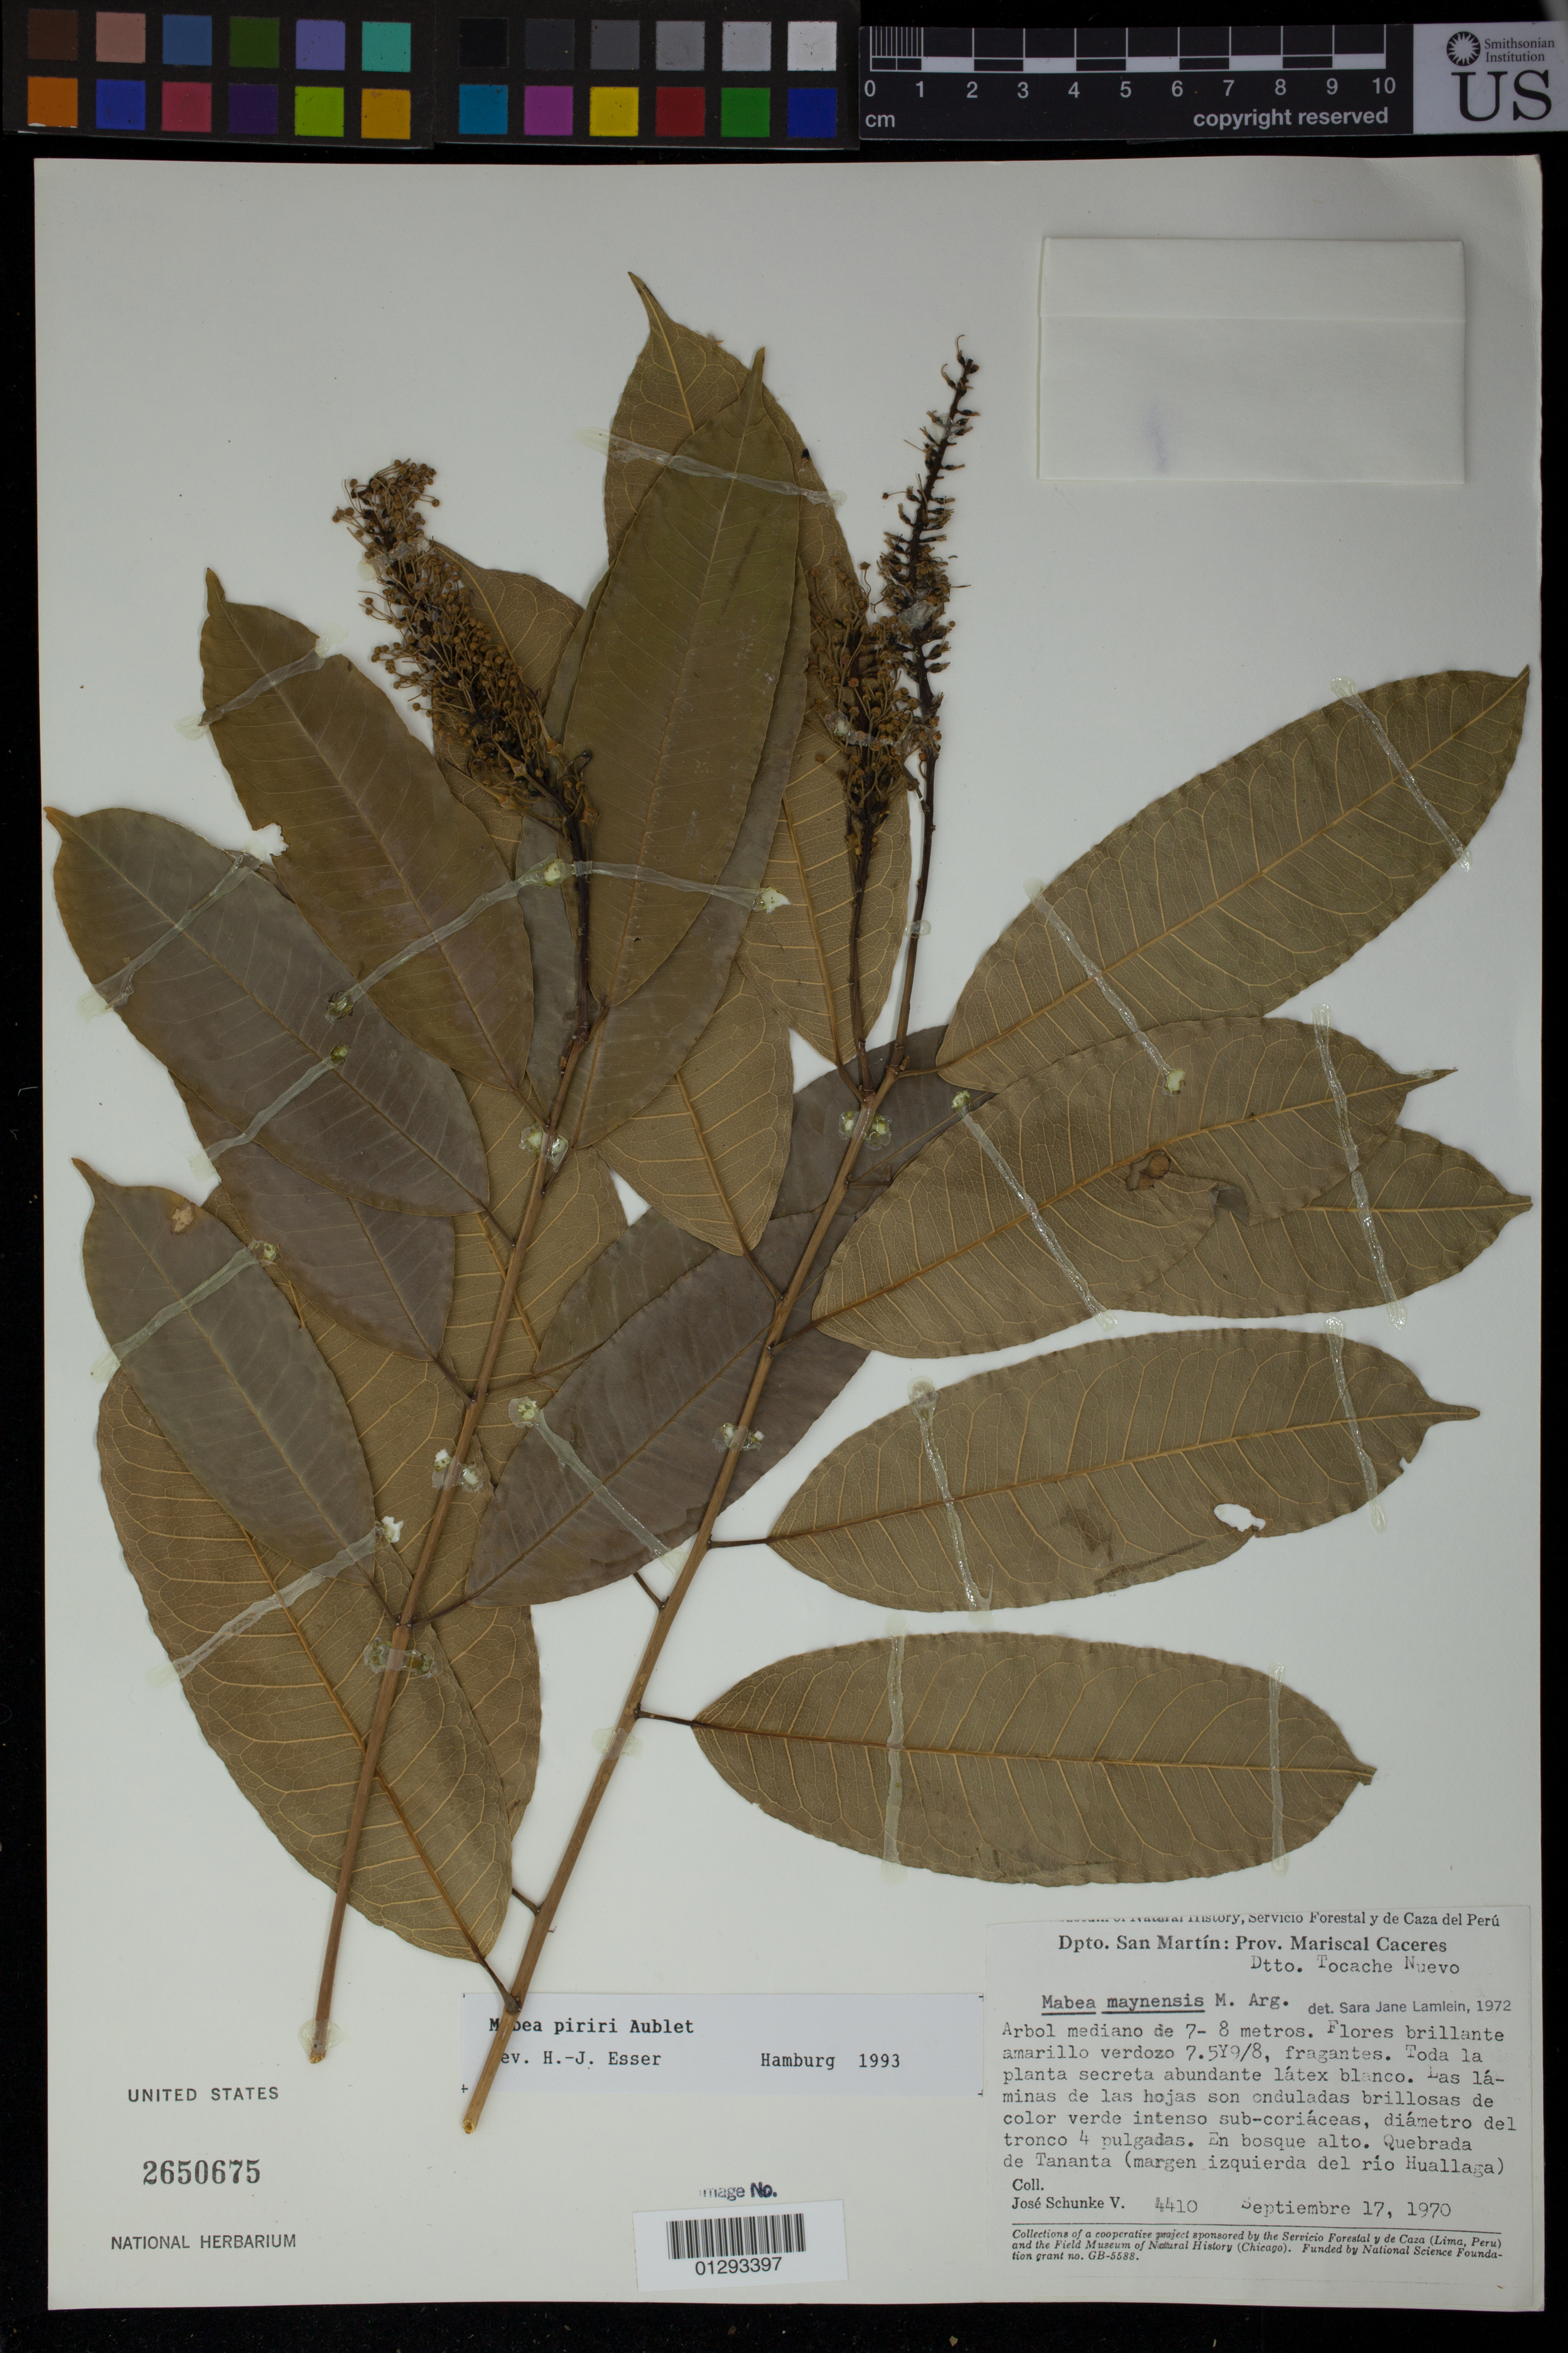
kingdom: Plantae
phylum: Tracheophyta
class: Magnoliopsida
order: Malpighiales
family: Euphorbiaceae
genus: Mabea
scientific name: Mabea piriri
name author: Aubl.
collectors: J. Schunke Vigo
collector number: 4410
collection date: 1970-09-17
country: Peru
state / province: San Martín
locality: Prov. Mariscal Caceres, Dtto. Tocache Nuevo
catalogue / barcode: US 2650675